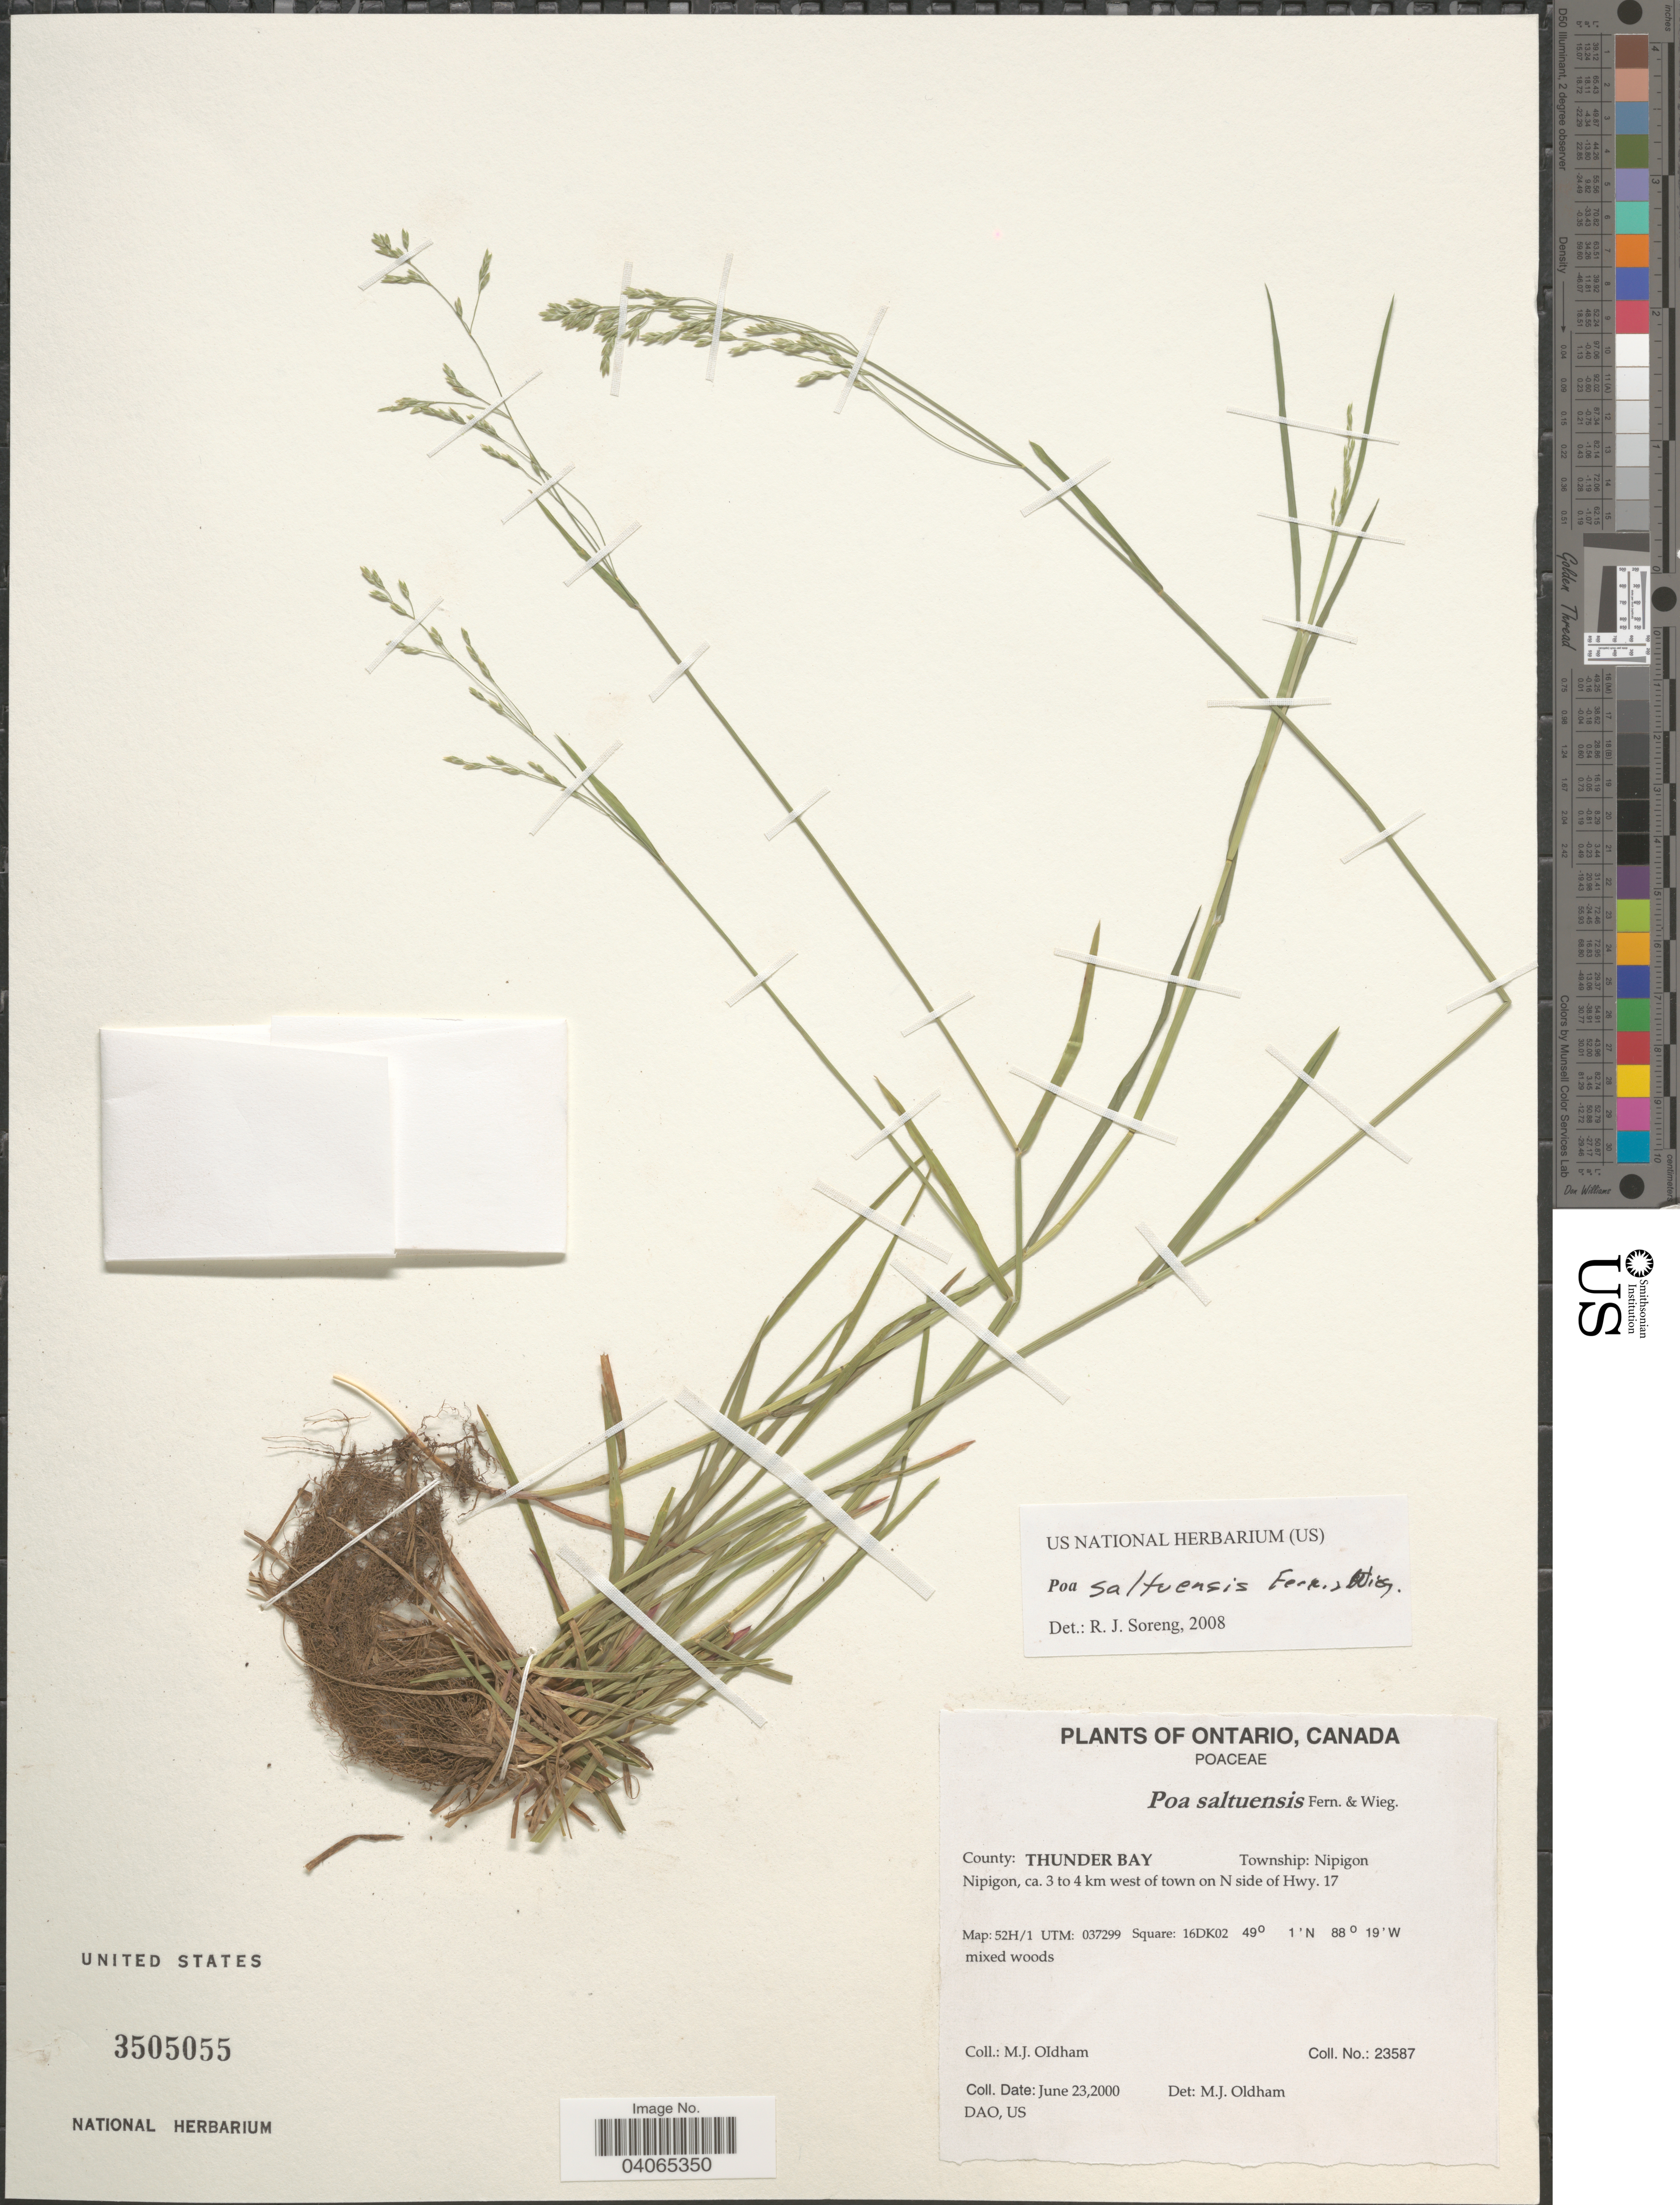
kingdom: Plantae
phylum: Tracheophyta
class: Liliopsida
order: Poales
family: Poaceae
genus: Poa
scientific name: Poa saltuensis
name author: Fernald & Wiegand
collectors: M. Oldham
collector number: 23587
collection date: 2000-06-23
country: Canada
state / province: Ontario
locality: County: Thunder Bay. Township: Nipigon. Nipigon, ca. 3 to 4 km west of town on N side of Hwy. 17. Map: 52H/1 UTM: 037299 Square: 16DK02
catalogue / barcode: US 3505055